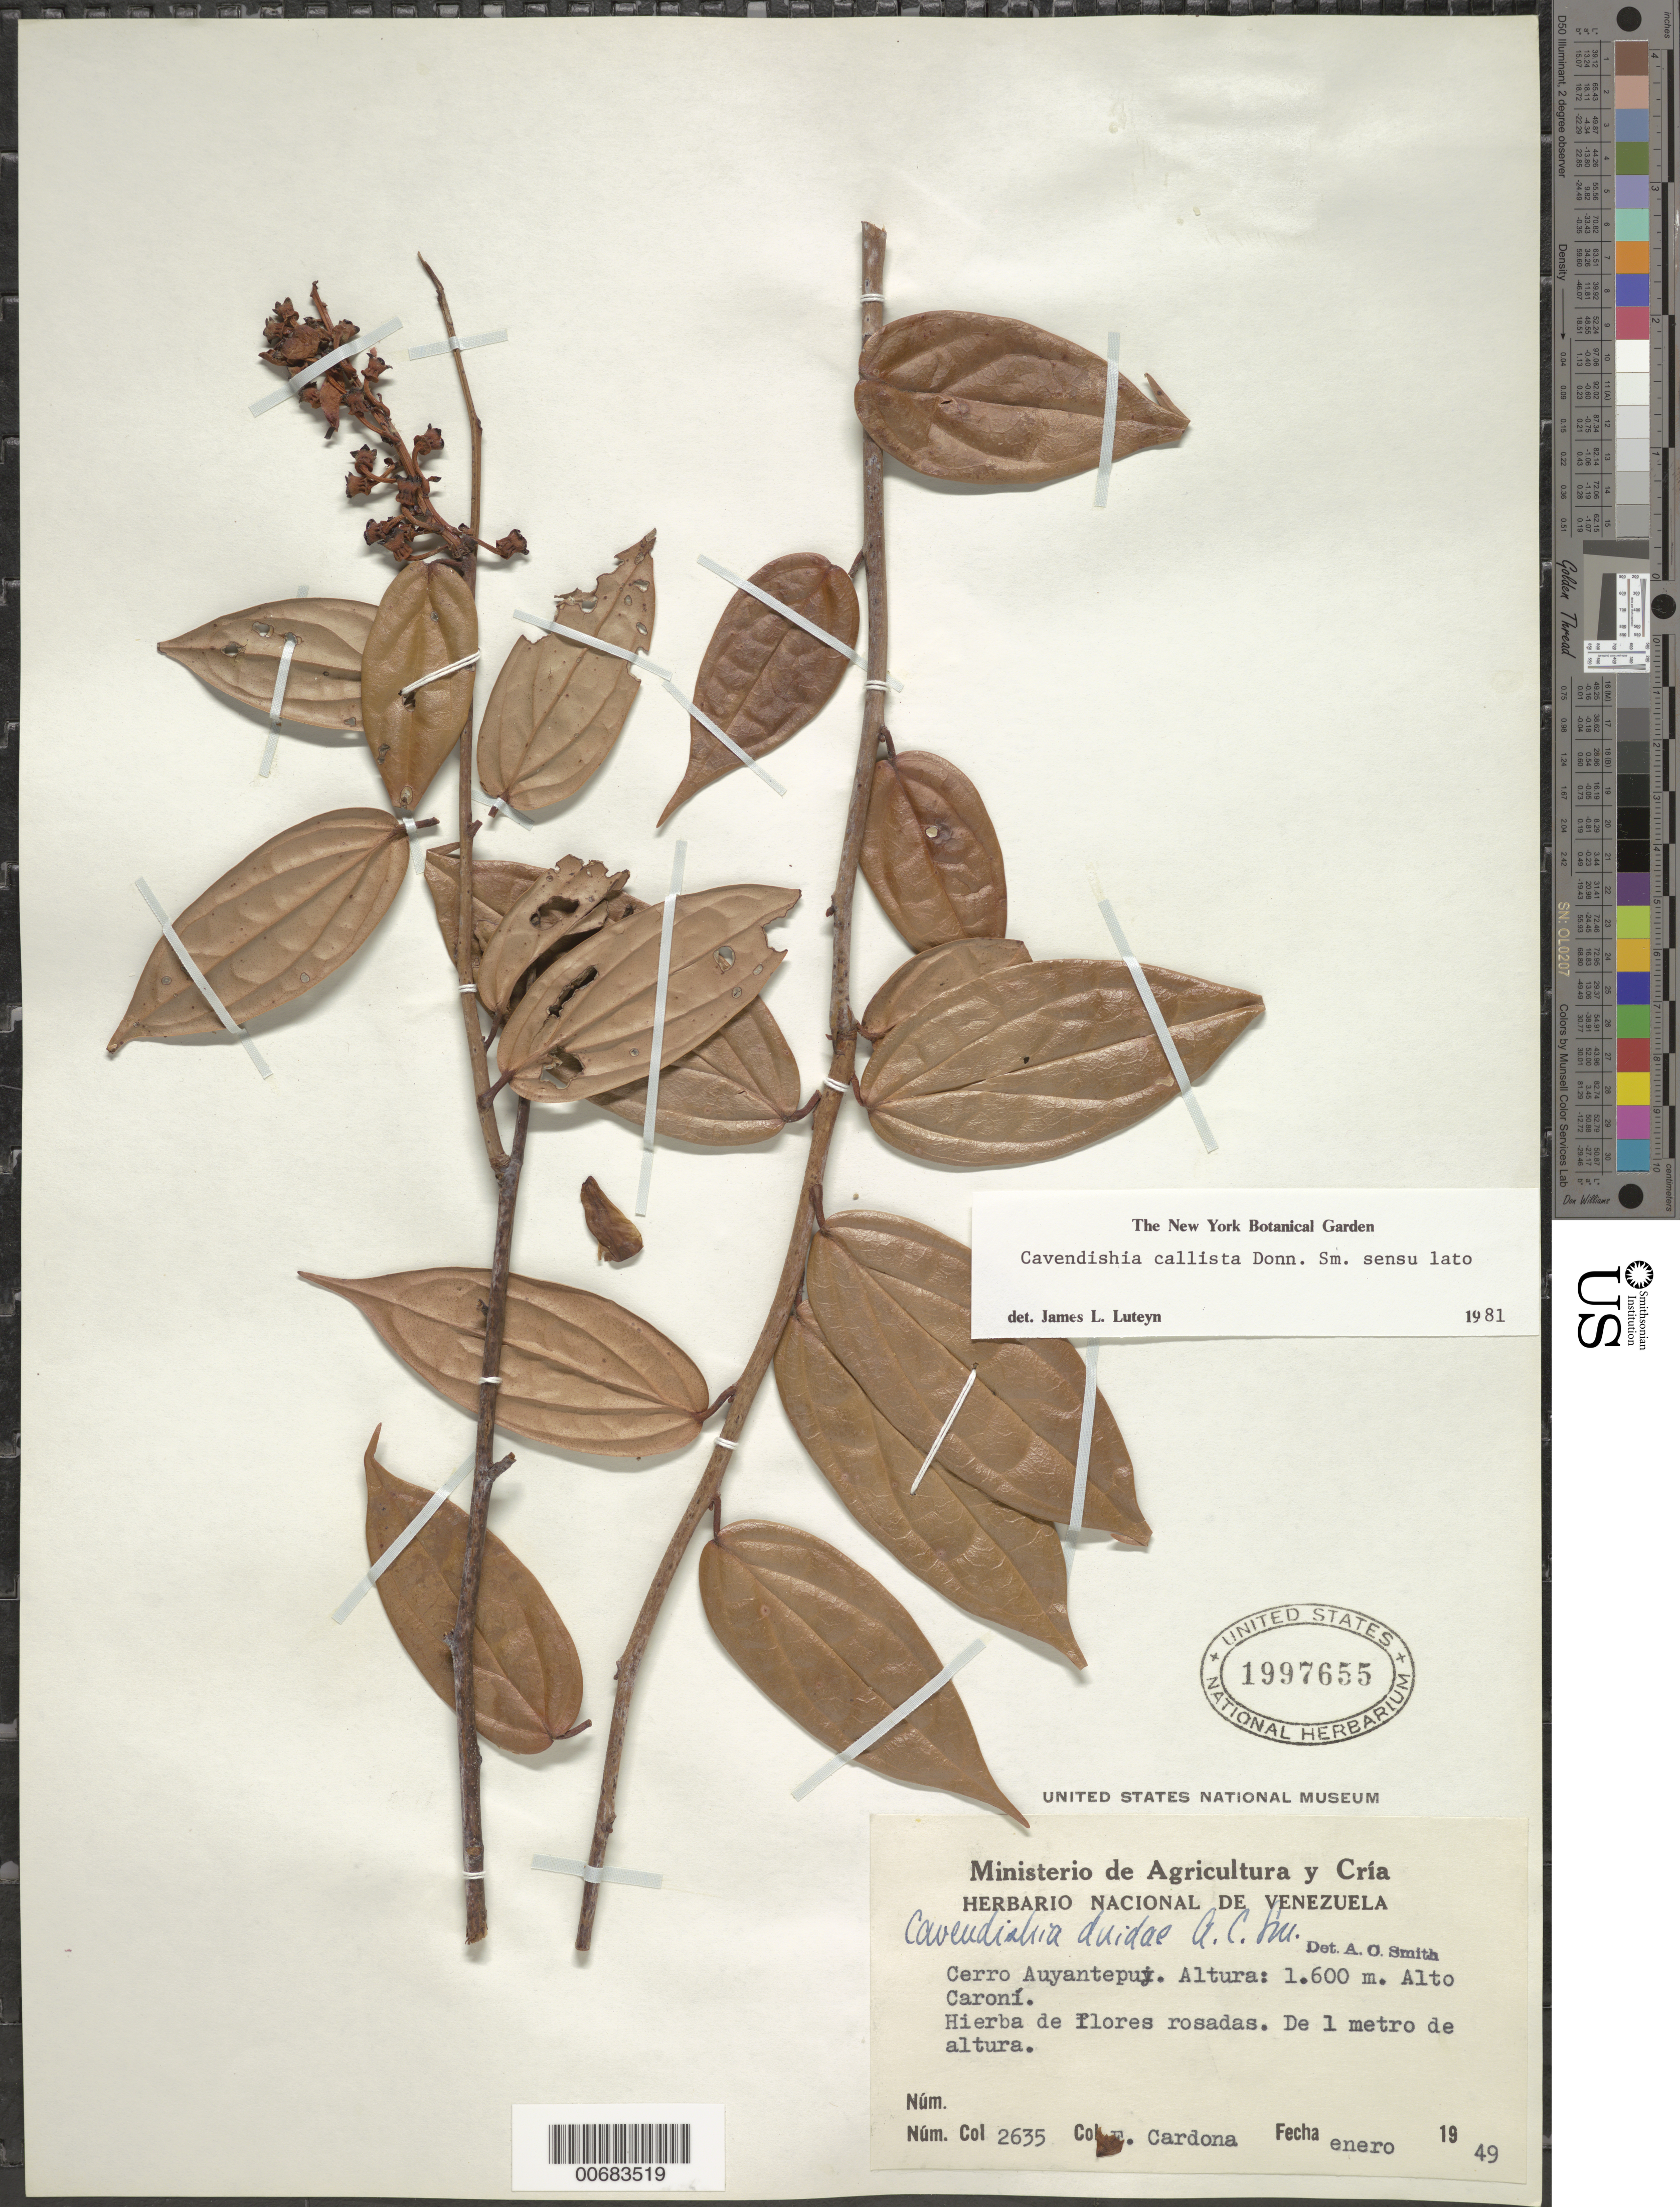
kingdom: Plantae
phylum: Tracheophyta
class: Magnoliopsida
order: Ericales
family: Ericaceae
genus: Cavendishia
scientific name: Cavendishia callista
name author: Donn. Sm.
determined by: Luteyn, J. L.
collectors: F. Cardona Puig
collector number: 2635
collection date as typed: Jan-49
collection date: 1949-01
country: Venezuela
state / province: Bolívar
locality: Cerro Auyantepuí, Alto Río Caroní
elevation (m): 1600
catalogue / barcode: US 1997655